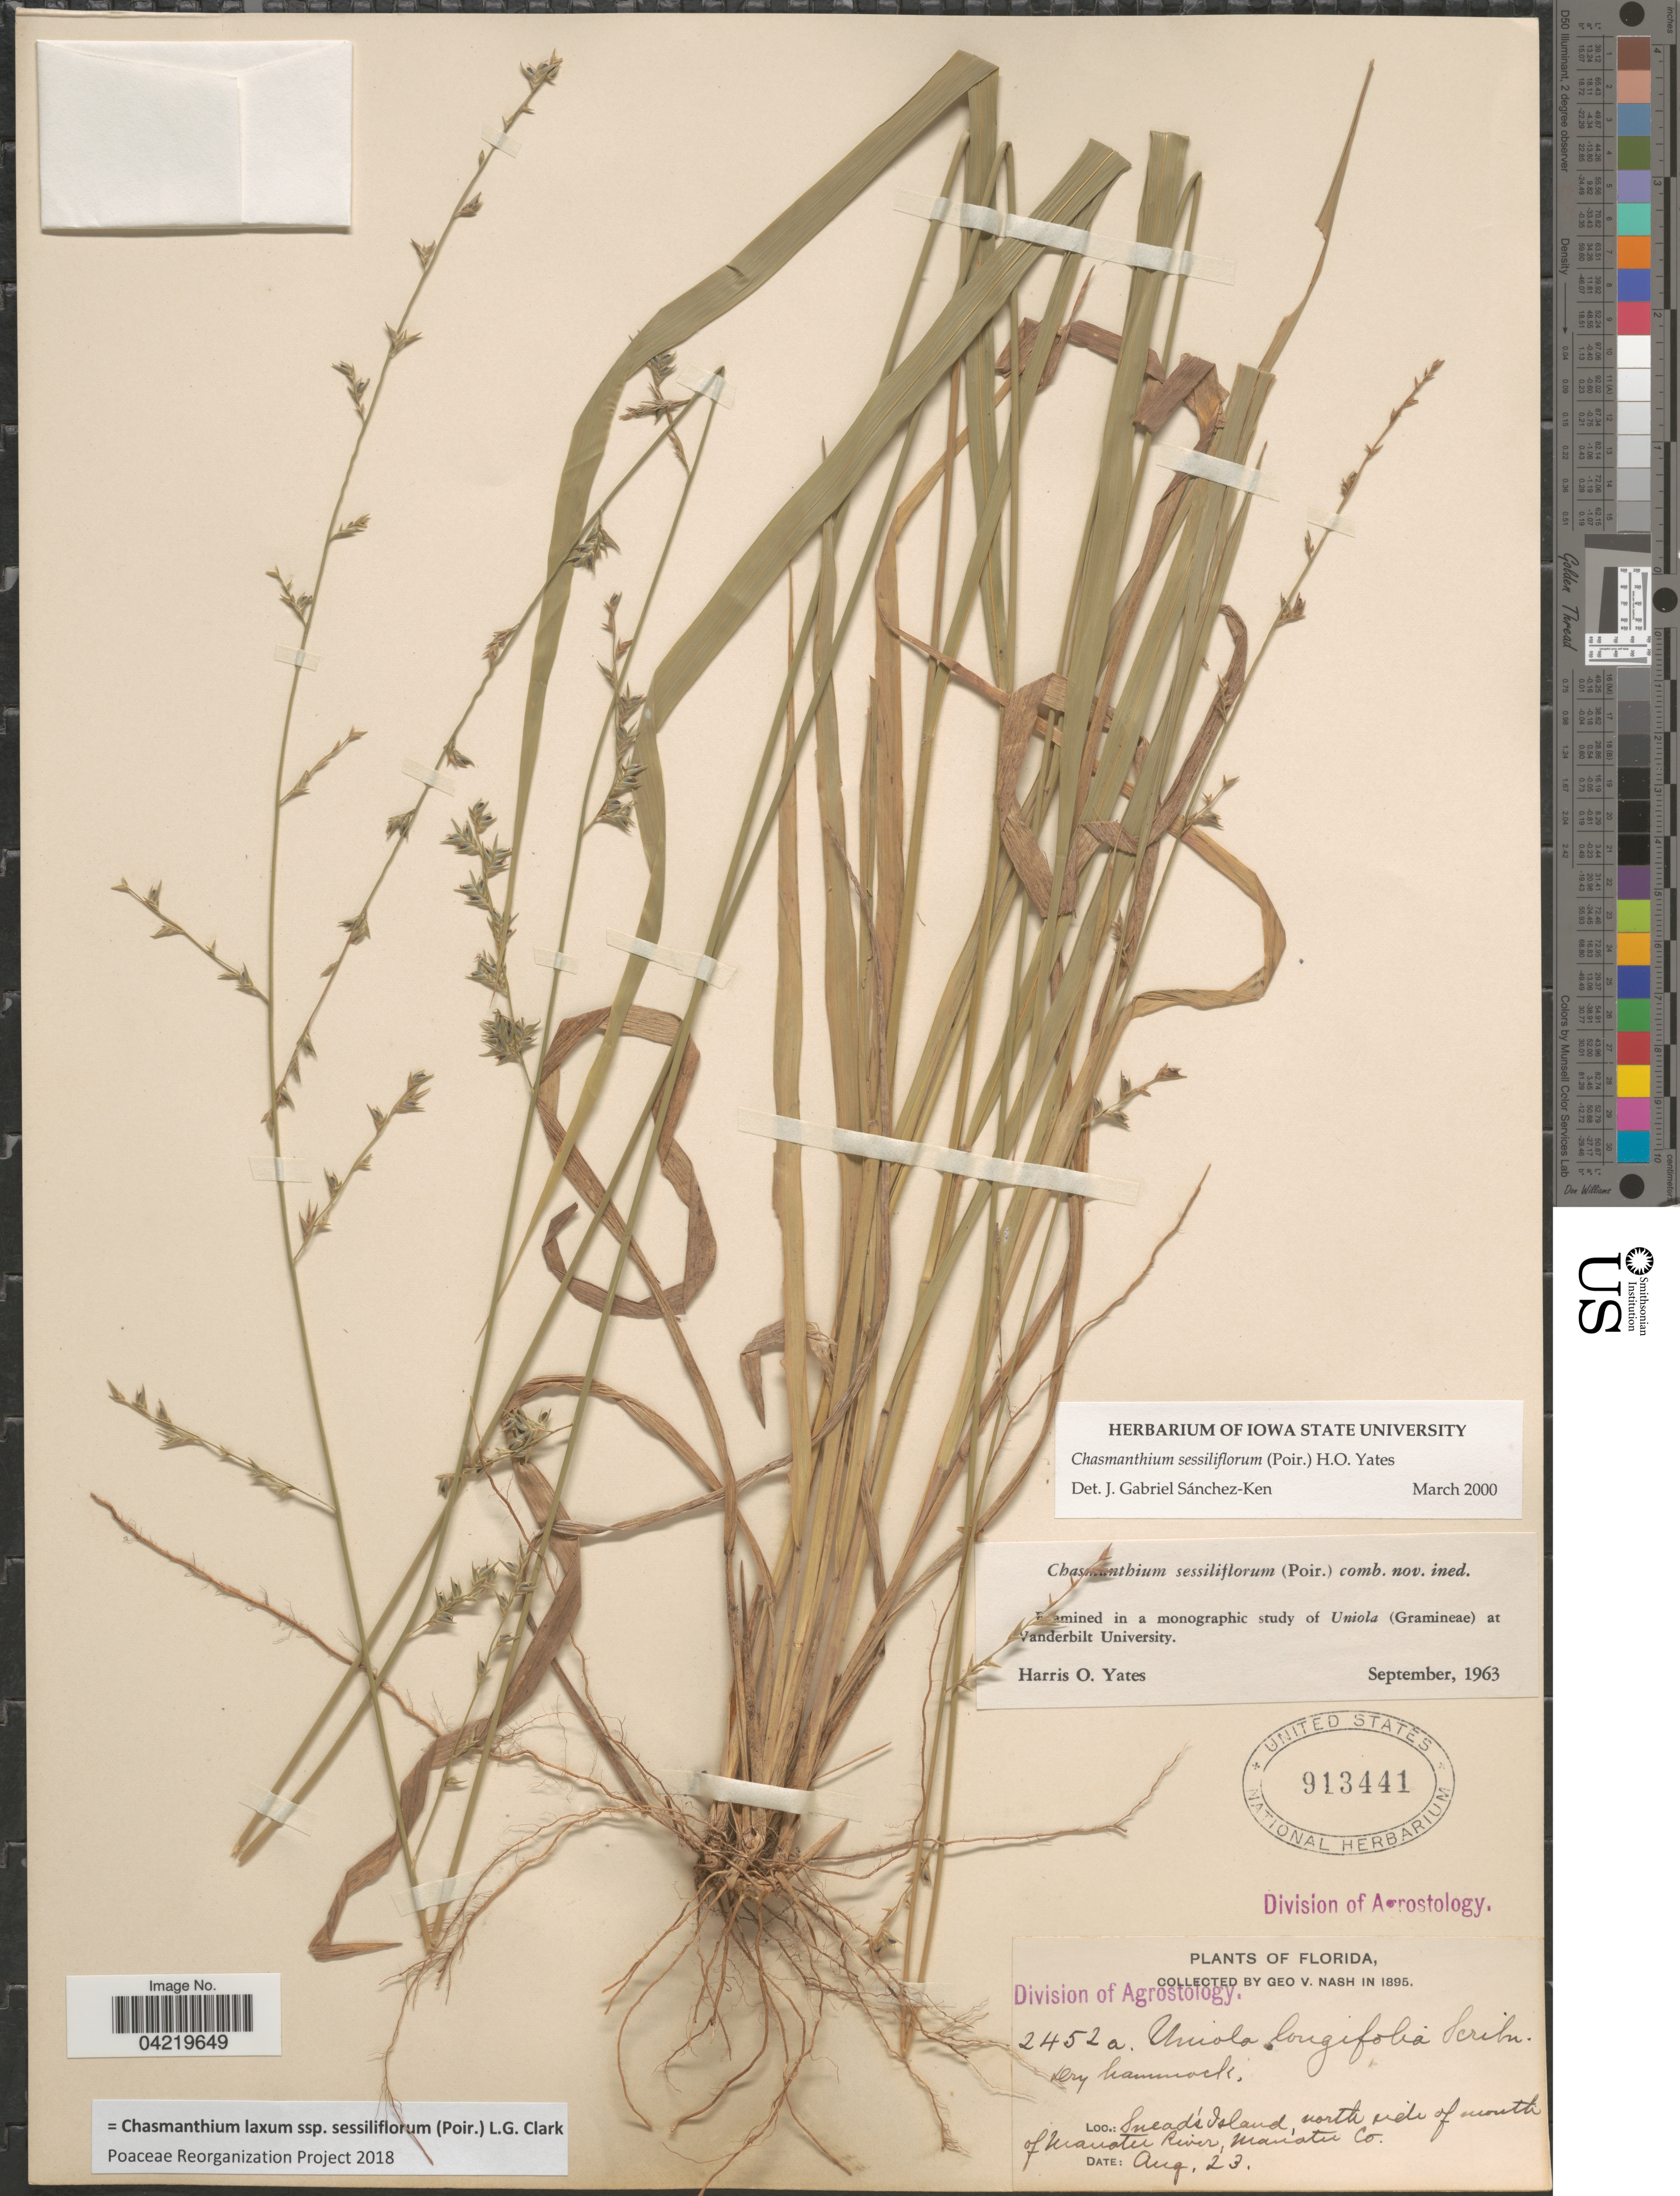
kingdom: Plantae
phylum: Tracheophyta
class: Liliopsida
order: Poales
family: Poaceae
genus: Chasmanthium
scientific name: Chasmanthium laxum subsp. sessiliflorum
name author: (L.) H.O. Yates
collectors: G. V. Nash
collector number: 2452a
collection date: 1895-08-23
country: United States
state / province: Florida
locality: Snead's Island, north side of mouth of Manatu River, Manatu Co.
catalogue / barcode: US 913441